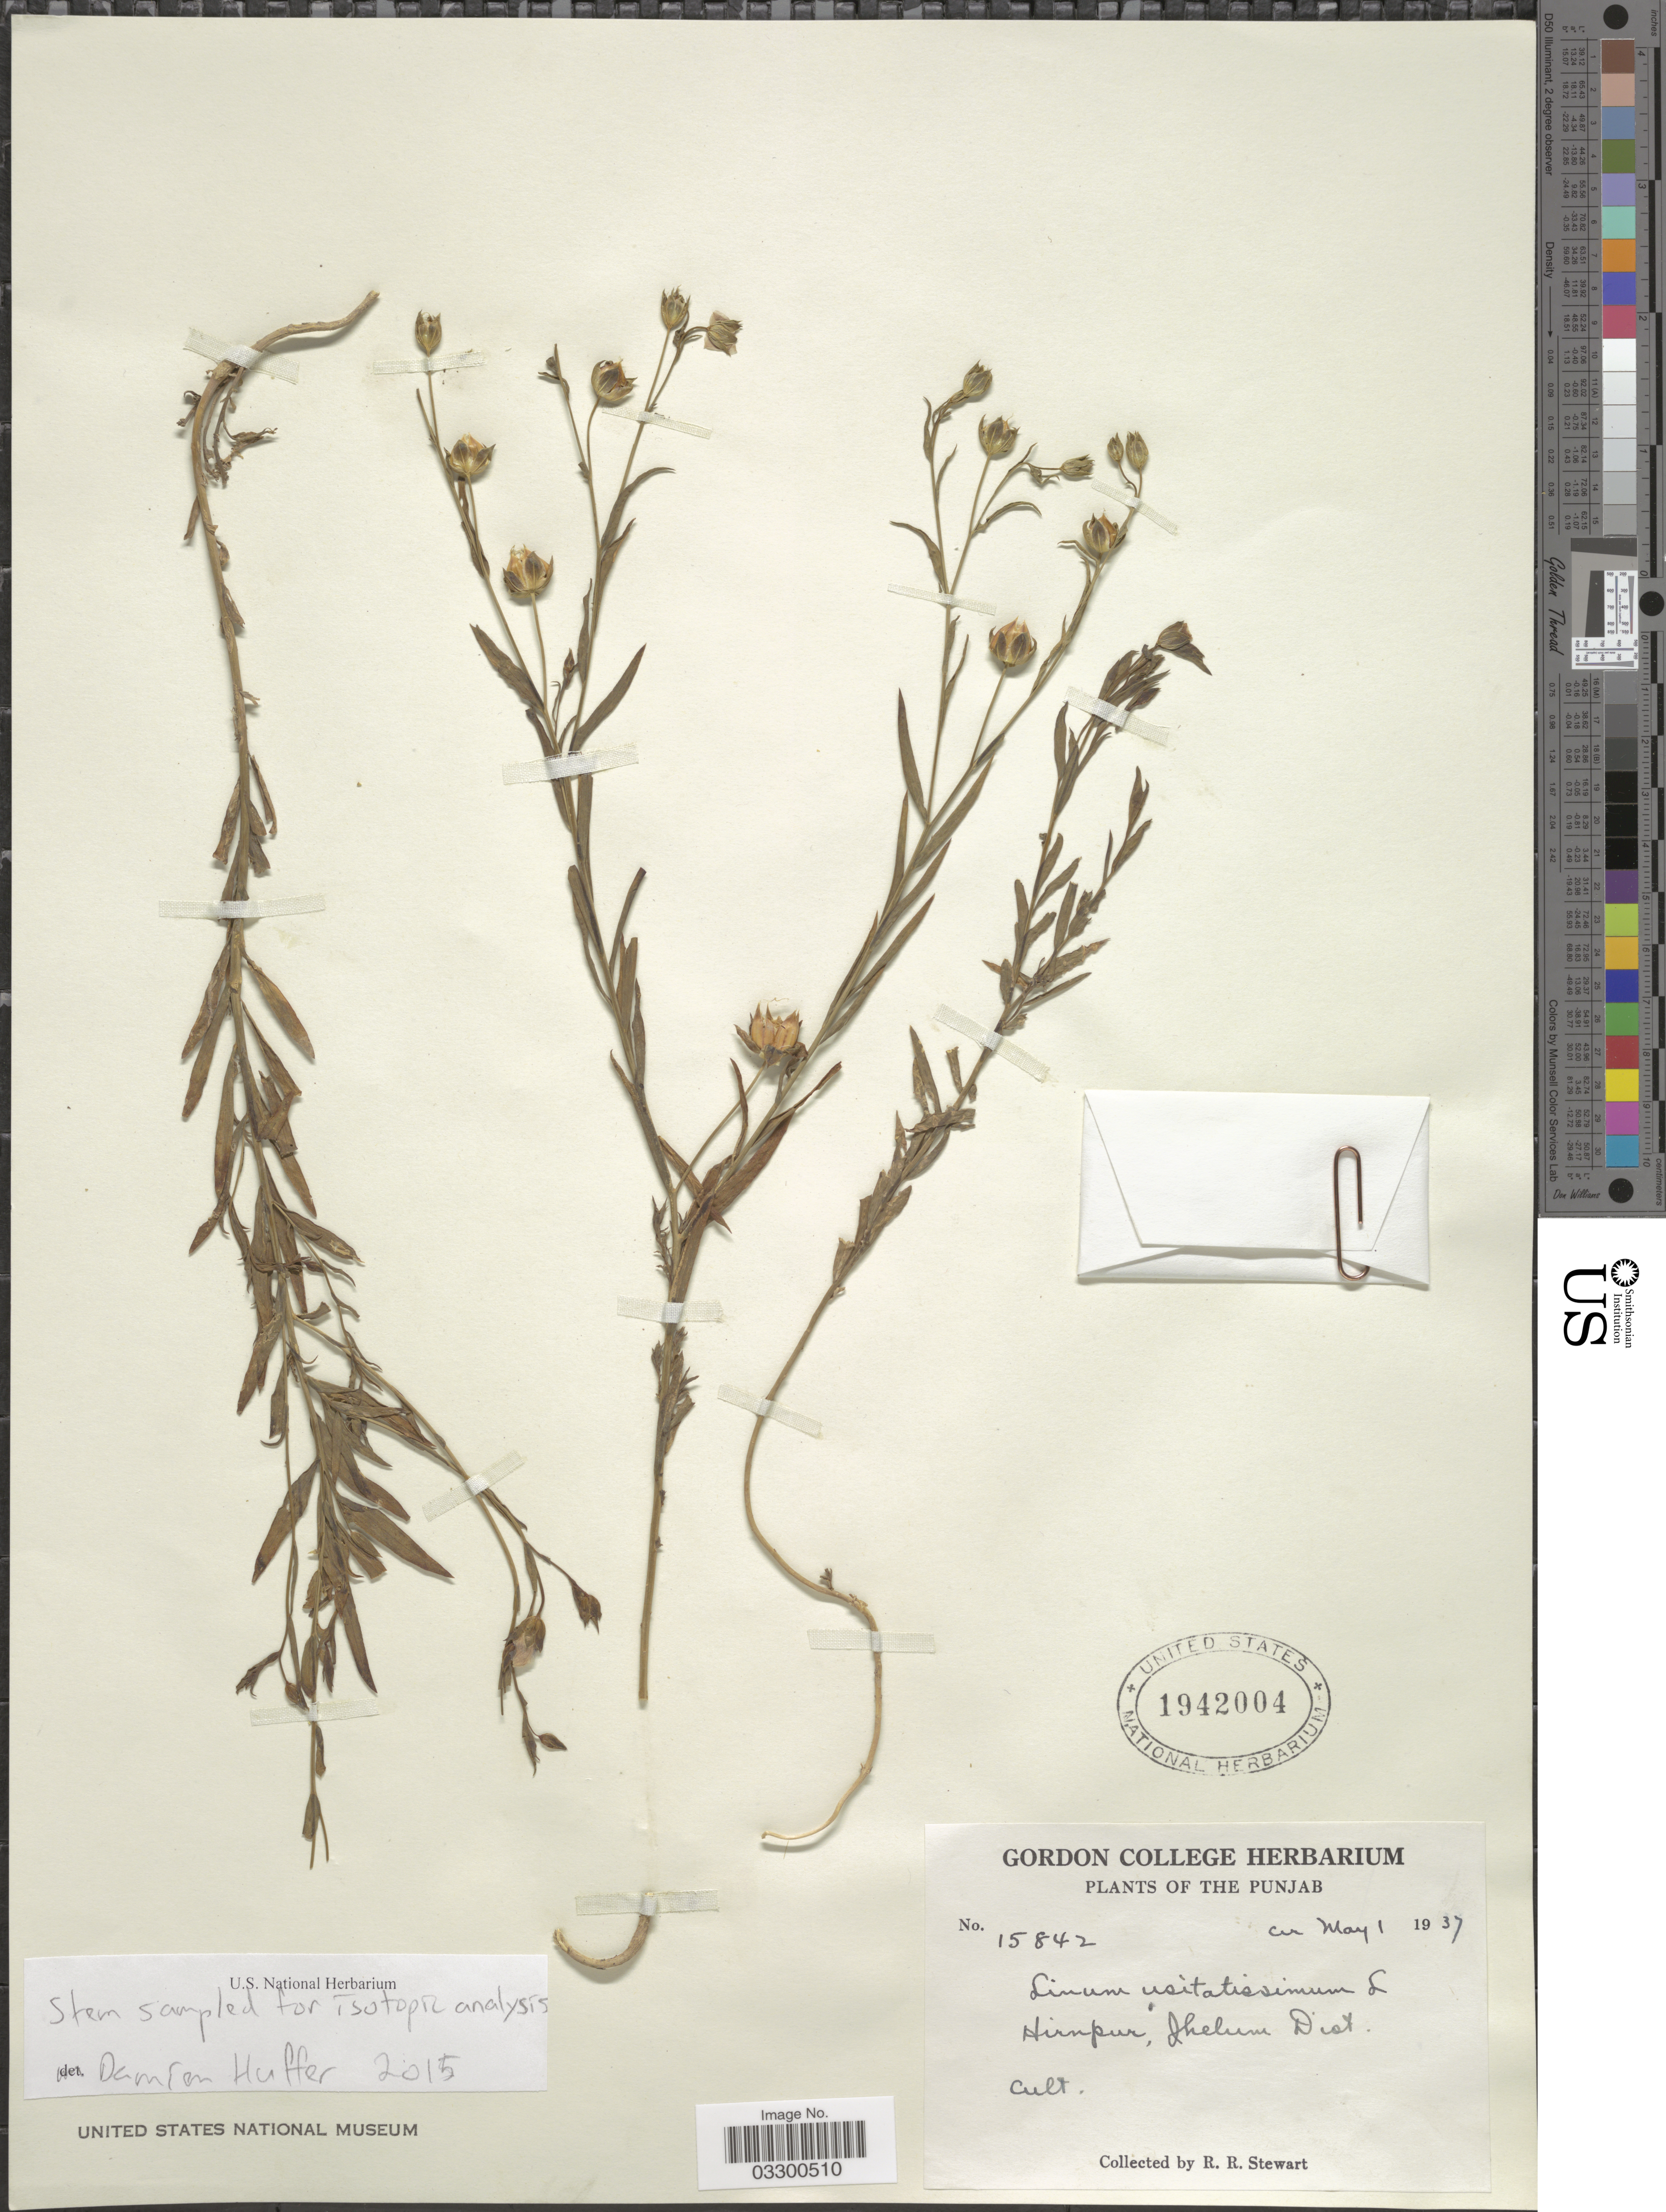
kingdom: Plantae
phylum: Tracheophyta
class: Magnoliopsida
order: Malpighiales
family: Linaceae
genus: Linum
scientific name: Linum usitatissimum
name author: L.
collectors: R. Stewart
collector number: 15842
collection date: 1937-05-01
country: India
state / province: Punjab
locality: Hirnpur, Jhelum Dist.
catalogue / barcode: US 1942004